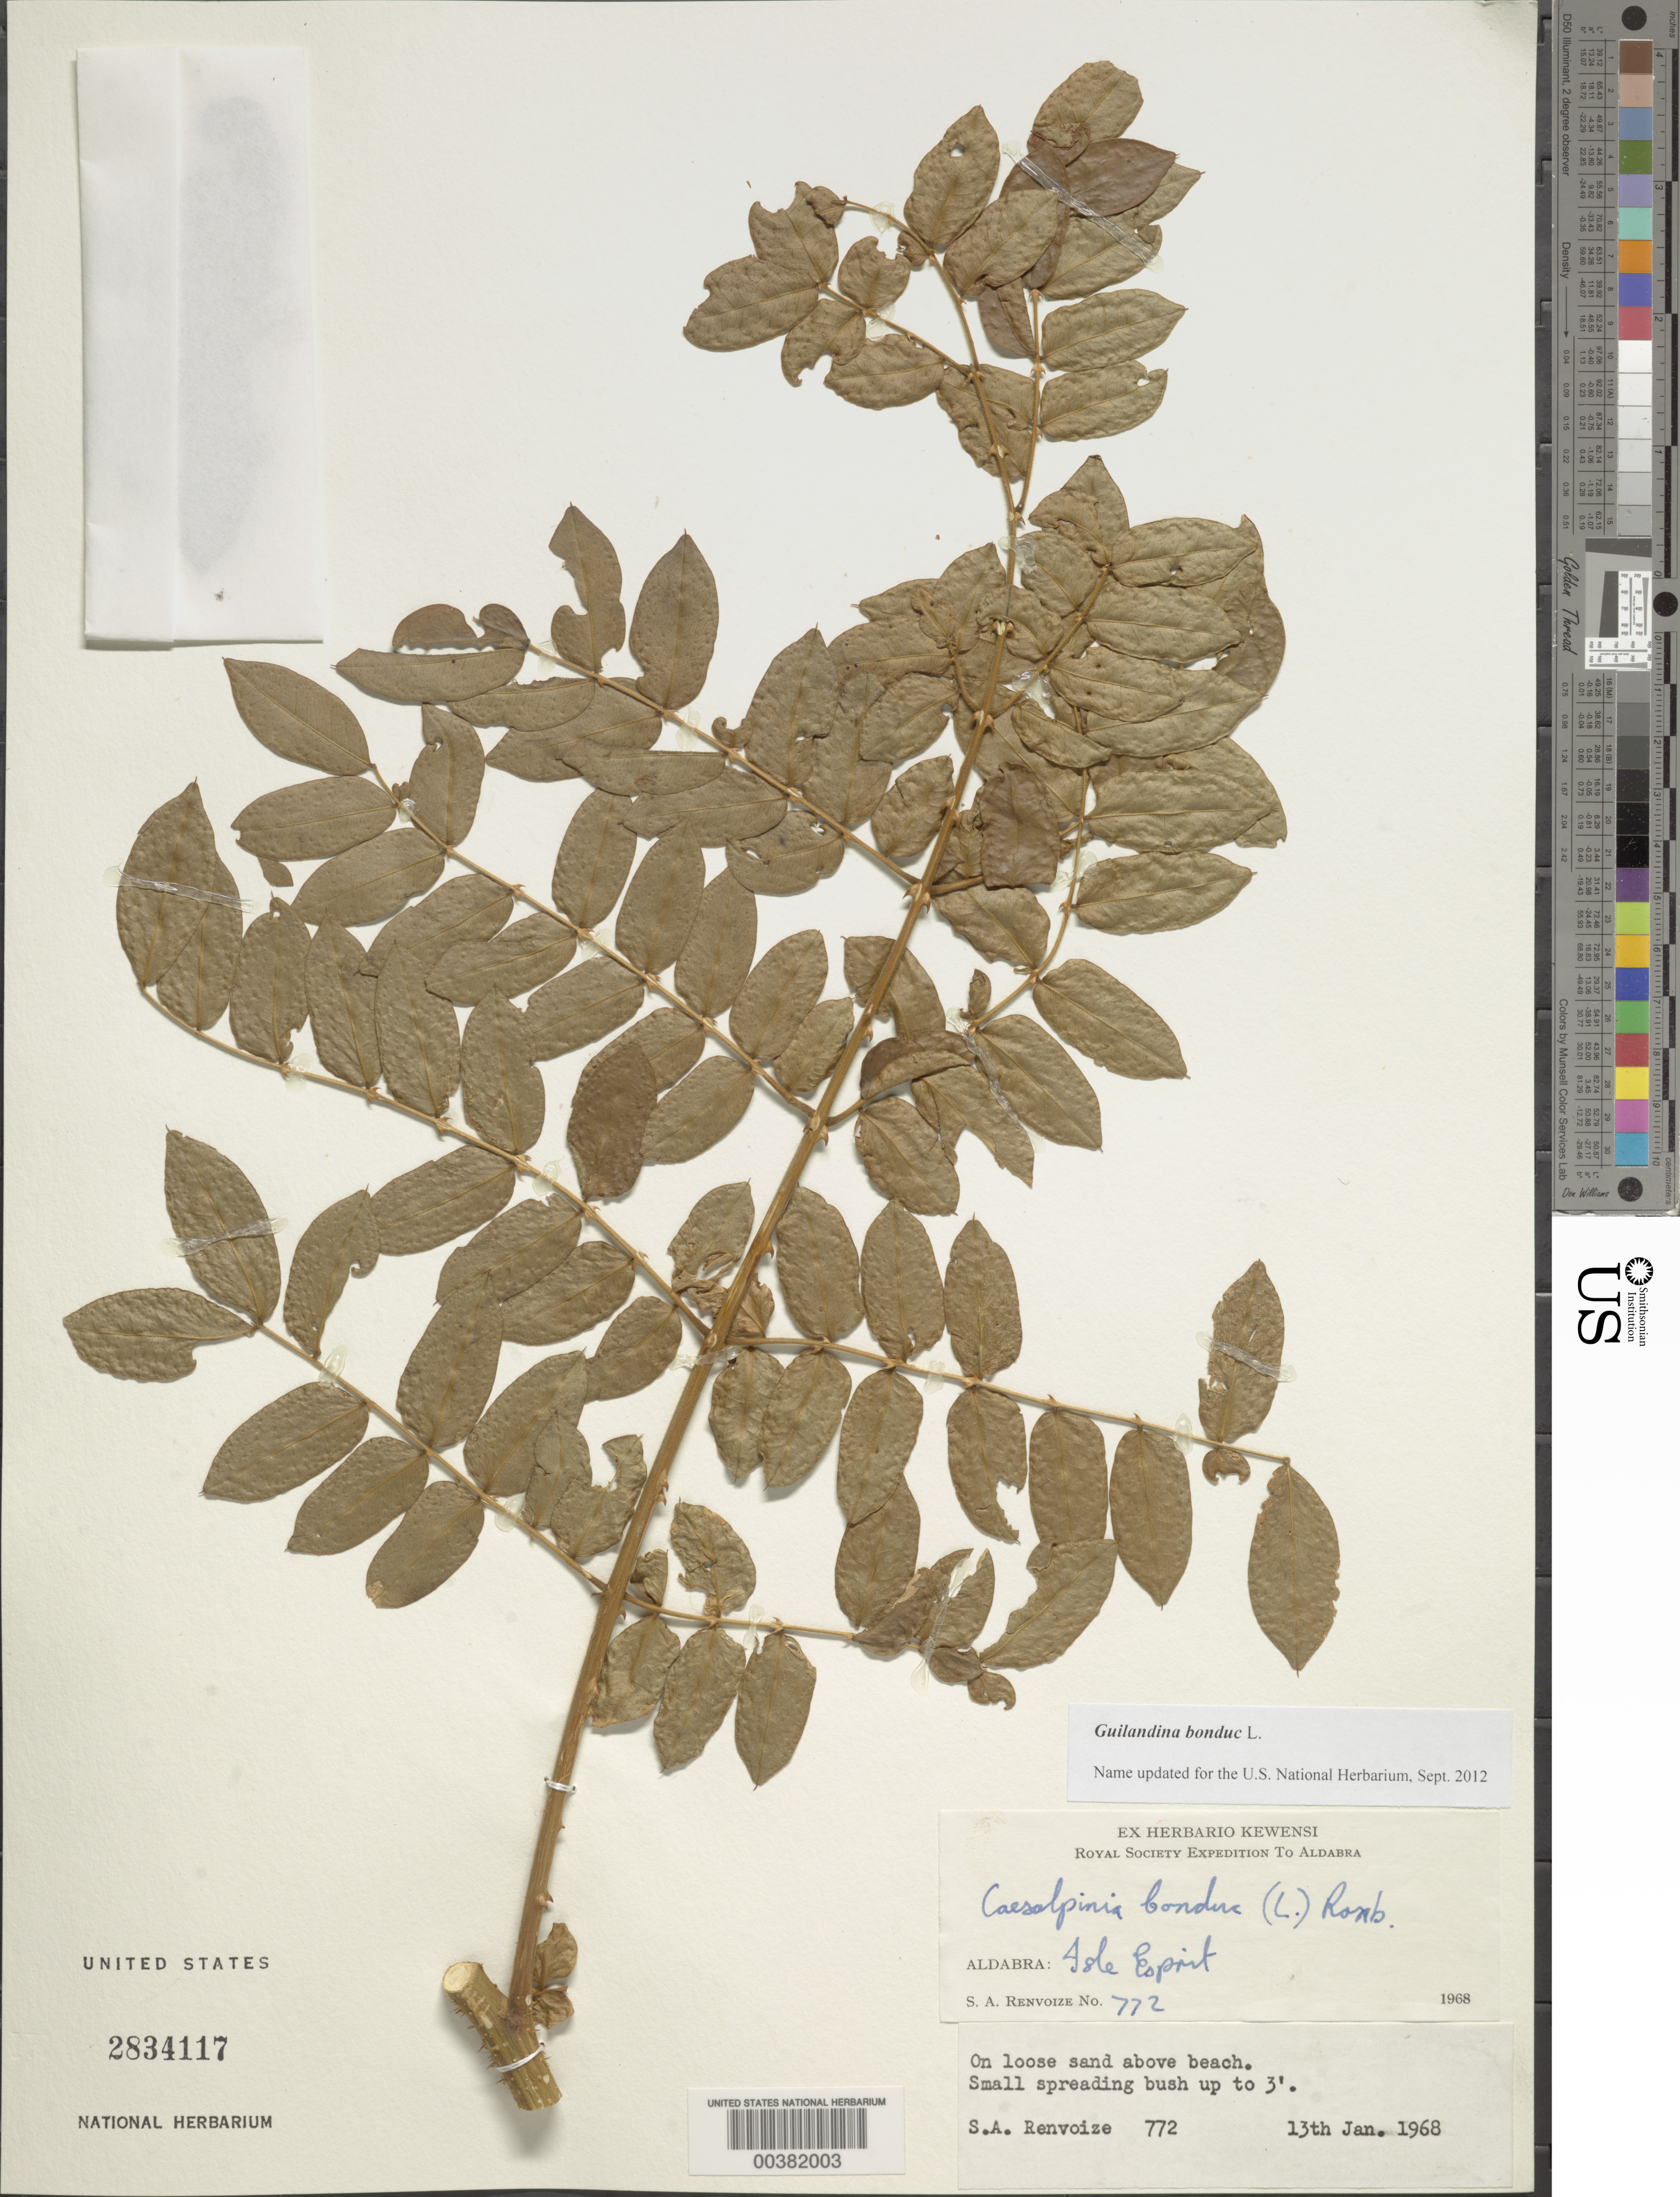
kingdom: Plantae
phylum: Tracheophyta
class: Magnoliopsida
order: Fabales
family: Fabaceae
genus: Guilandina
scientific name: Guilandina bonduc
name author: L.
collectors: S. A. Renvoize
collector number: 772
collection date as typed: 13 Jan 1968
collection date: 1968-01-13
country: Seychelles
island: Aldabra Atoll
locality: Ile Esprit (Euphrates I.). [Ile Esprit is part of Aldabra Island (Atoll).]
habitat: On loose sand above beach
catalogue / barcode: US 2834117